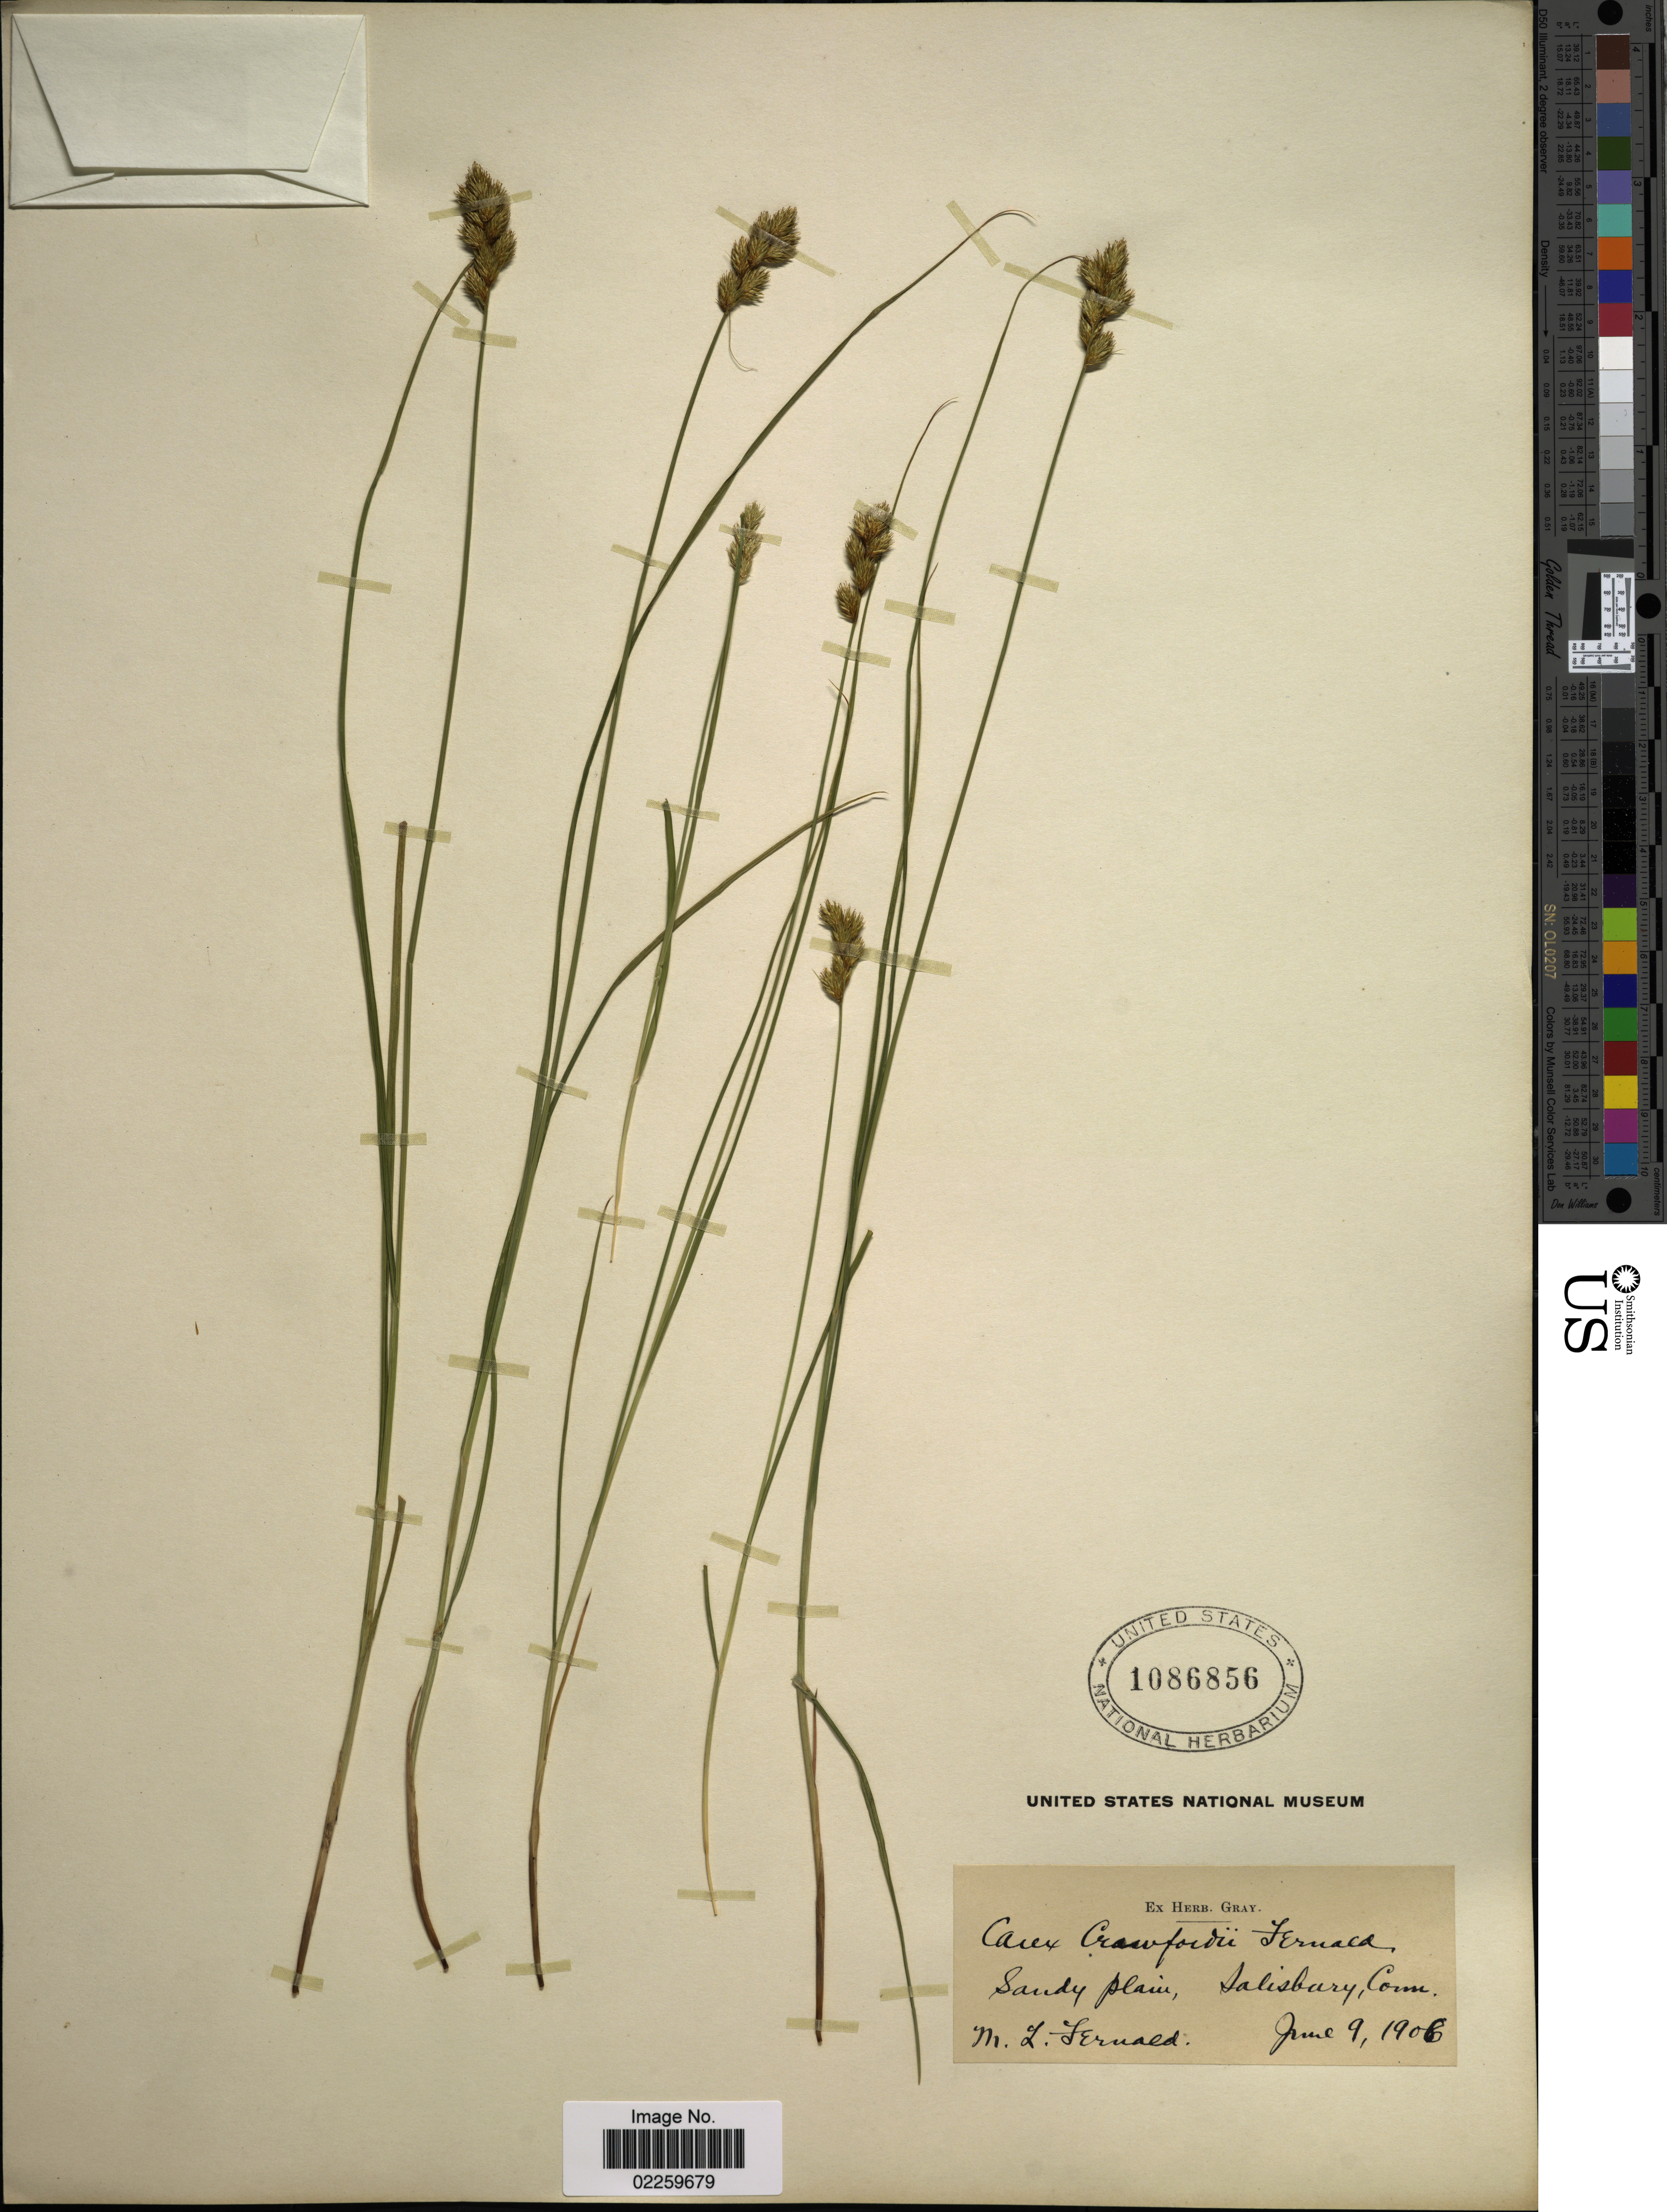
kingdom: Plantae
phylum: Tracheophyta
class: Liliopsida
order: Poales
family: Cyperaceae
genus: Carex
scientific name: Carex crawfordii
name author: Fernald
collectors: M. L. Fernald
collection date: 1906-06-09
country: United States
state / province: Connecticut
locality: Sandy plain, Salisbury.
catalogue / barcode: US 1086856